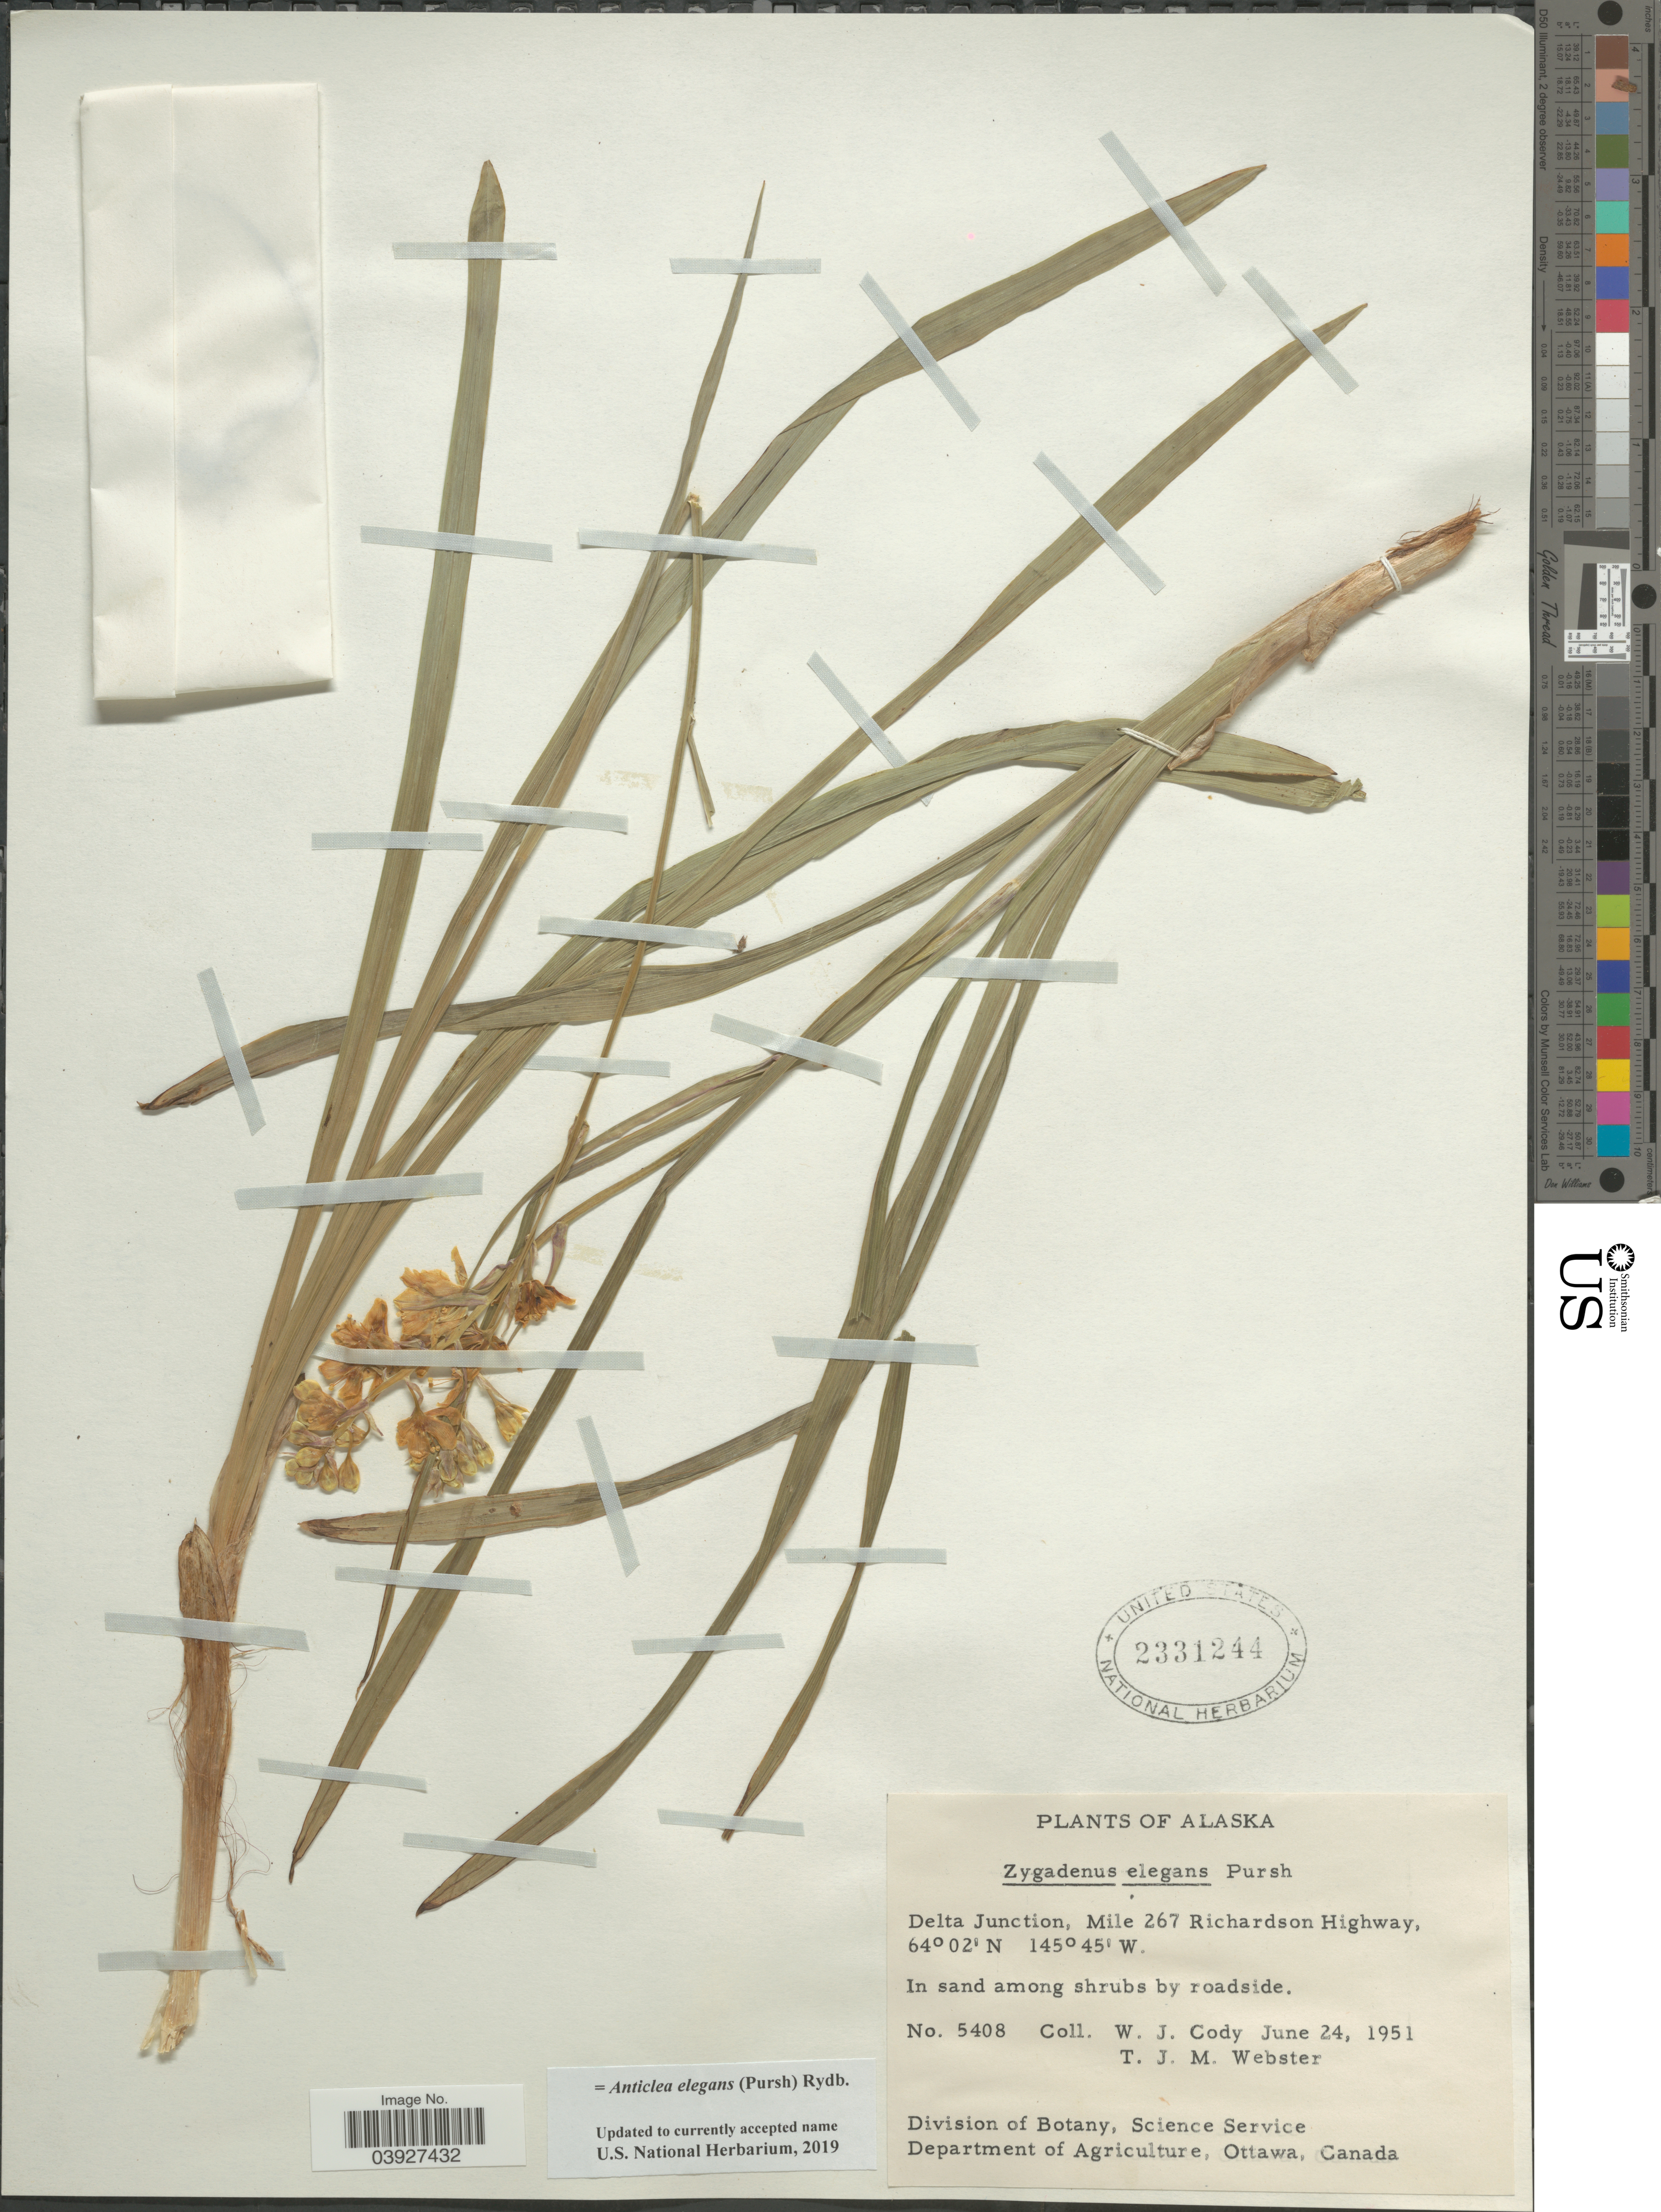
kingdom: Plantae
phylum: Tracheophyta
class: Liliopsida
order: Liliales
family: Melanthiaceae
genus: Anticlea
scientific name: Anticlea elegans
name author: (Pursh) Rydb.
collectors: W. Cody & T. J. Webster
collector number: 5408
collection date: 1951-06-24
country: United States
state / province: Alaska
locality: Delta Junction, Mile 267 Richardson Highway.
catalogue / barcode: US 2331244